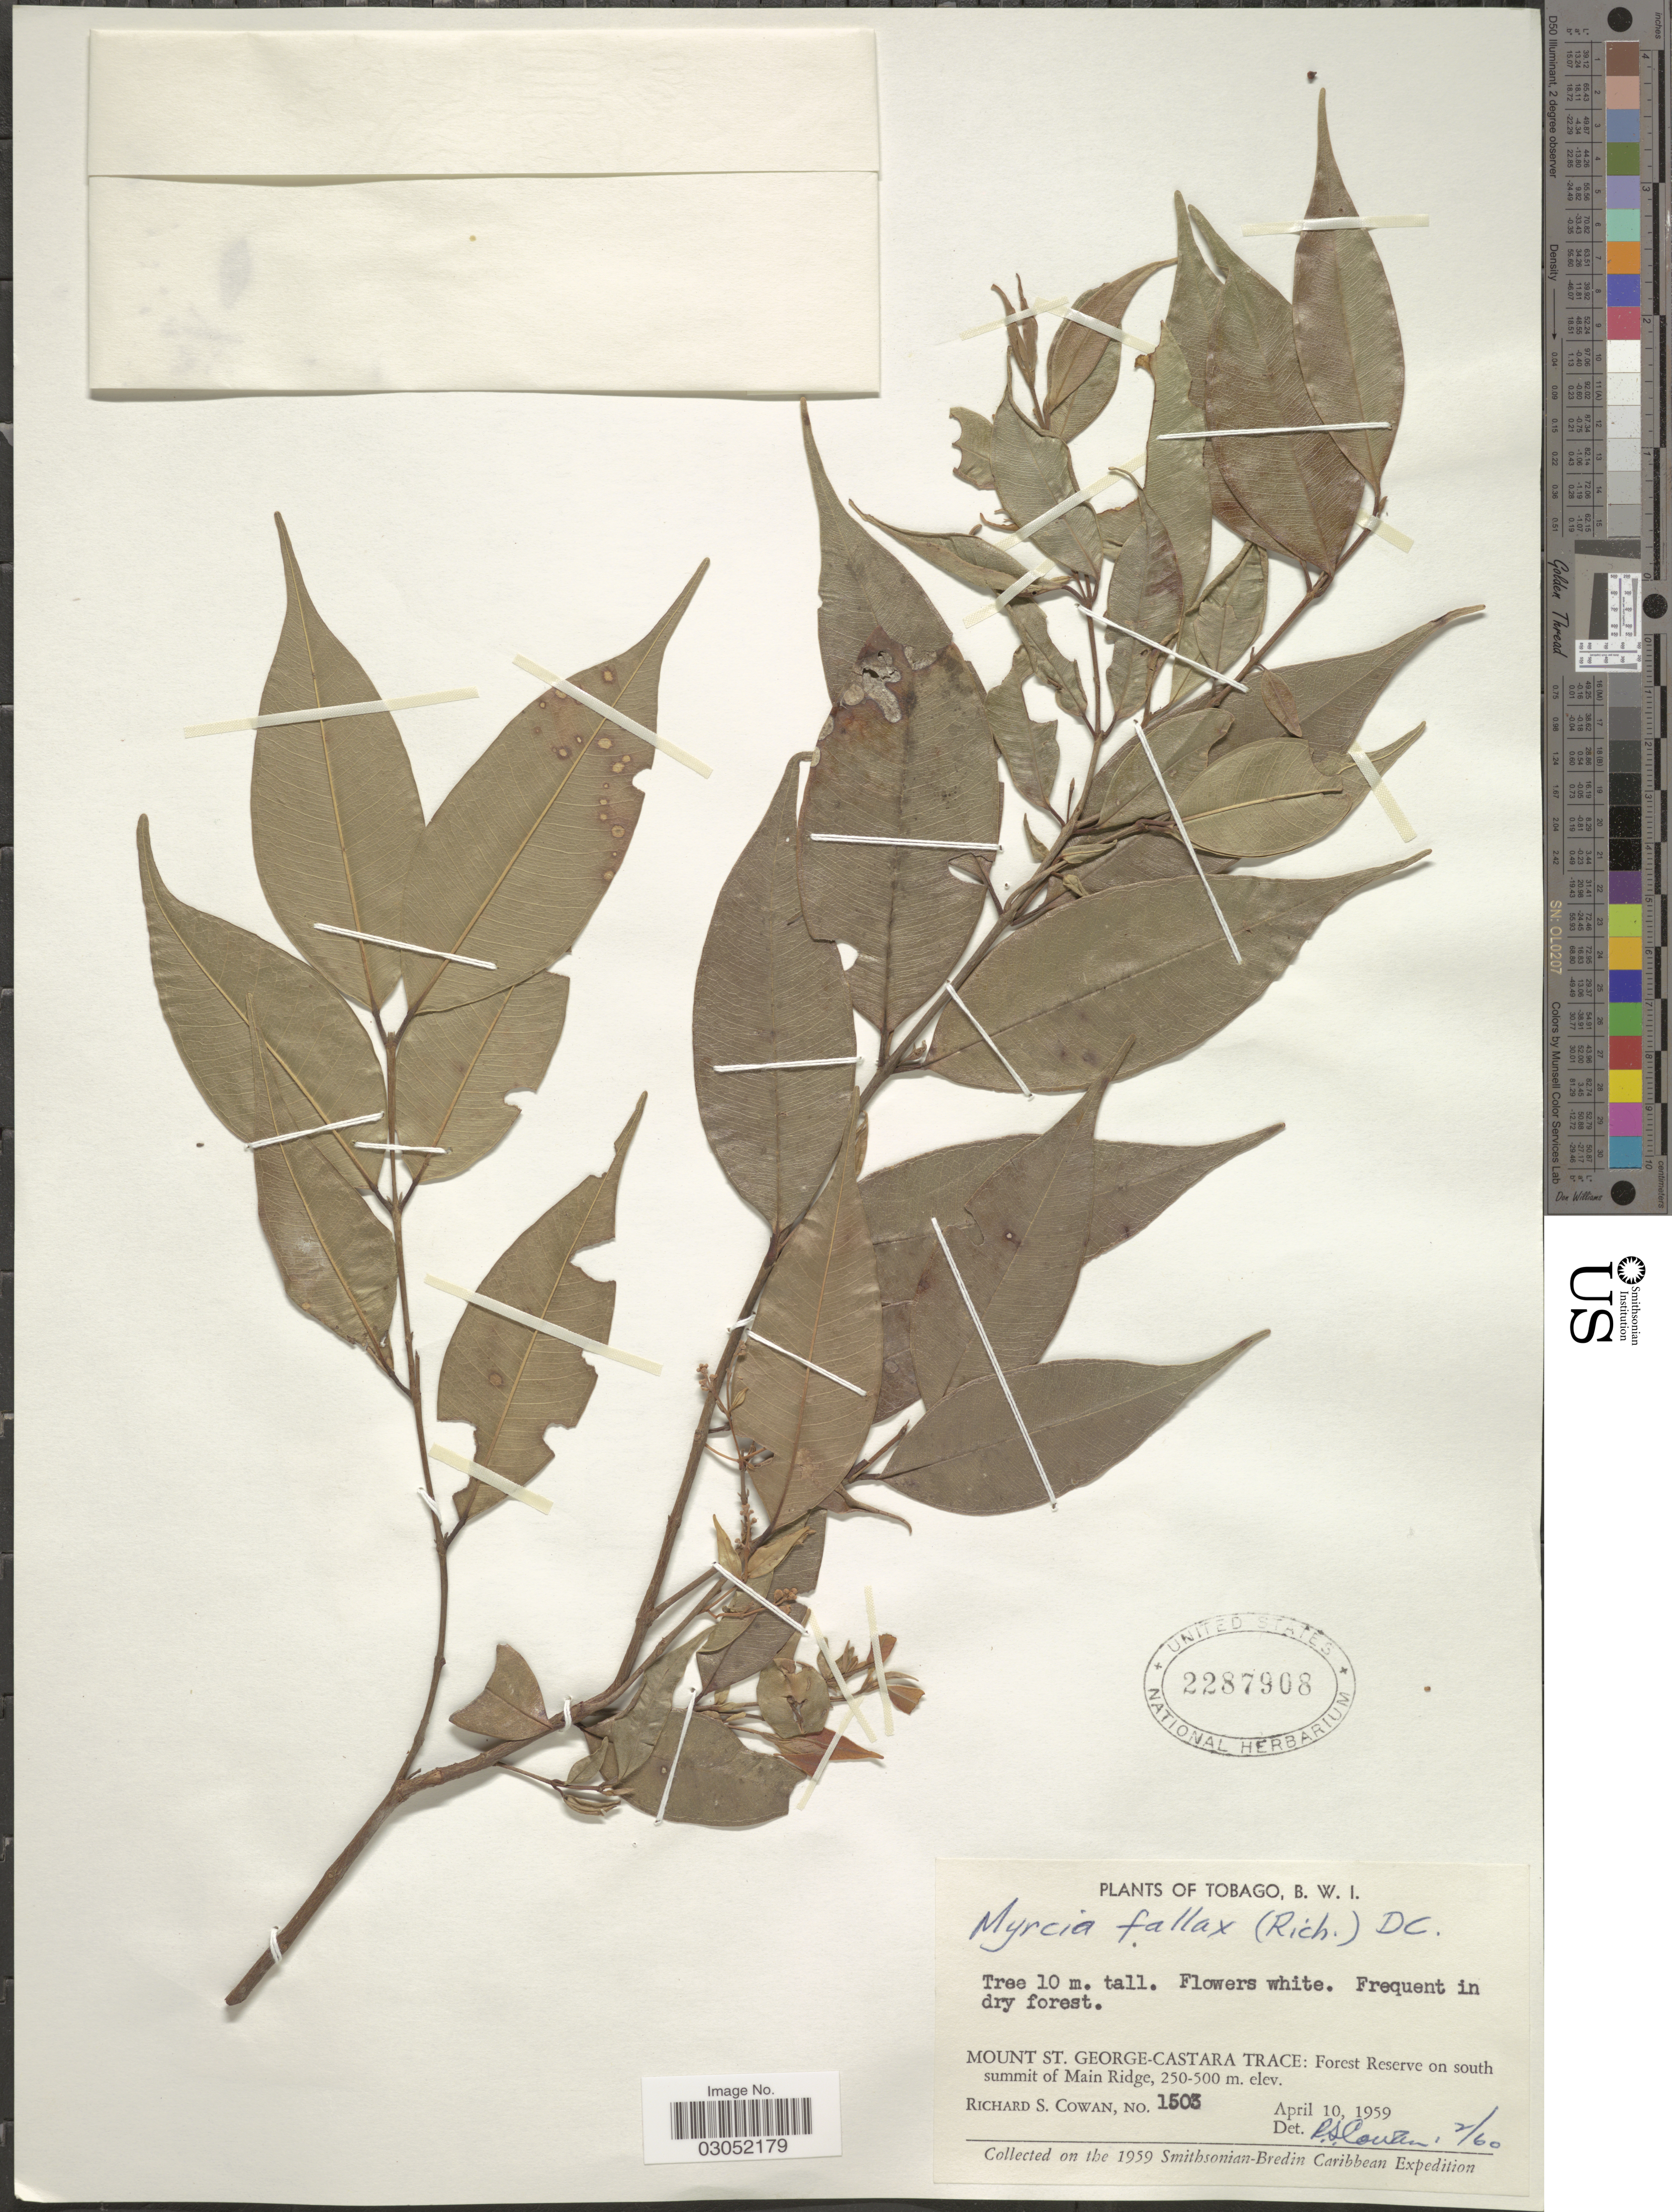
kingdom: Plantae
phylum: Tracheophyta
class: Magnoliopsida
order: Myrtales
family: Myrtaceae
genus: Myrcia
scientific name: Myrcia fallax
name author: (Rich.) DC.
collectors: R. S. Cowan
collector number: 1503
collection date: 1959-04-10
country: Trinidad and Tobago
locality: Tobago, B.W.I. Mount St. George-Castara Trace: Forest Reserve on south summit of Main Ridge.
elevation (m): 250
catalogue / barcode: US 2287908